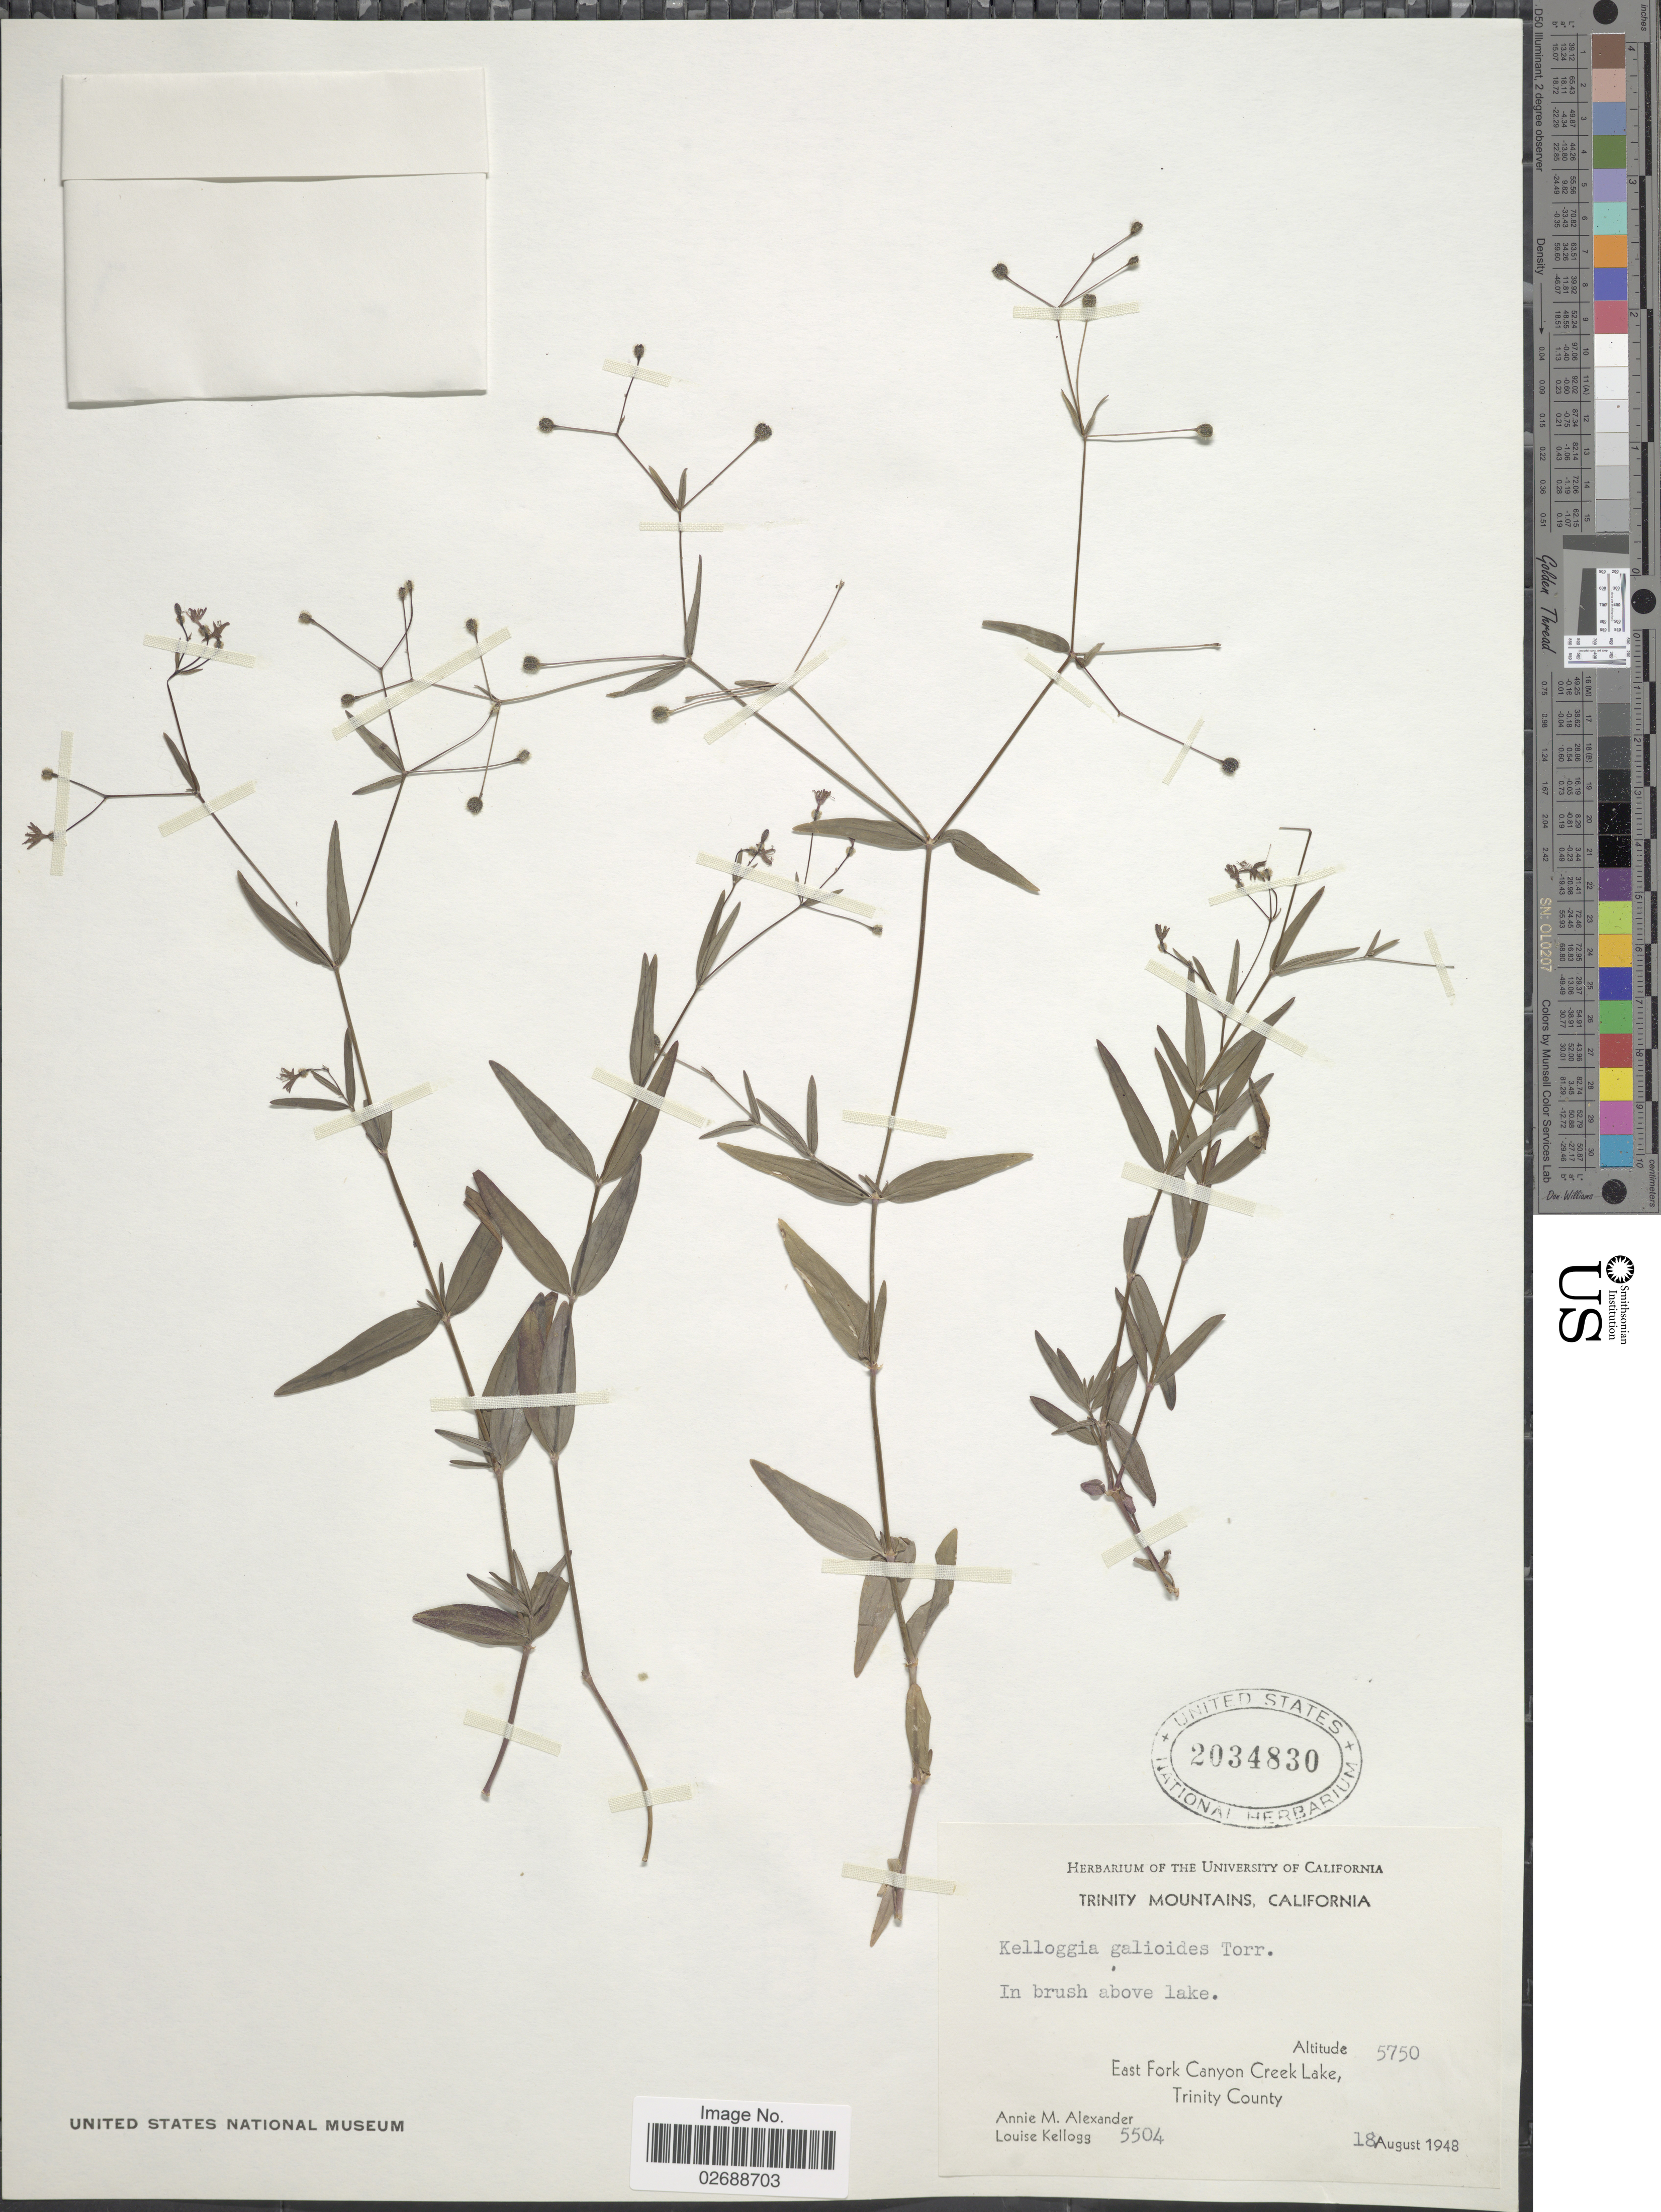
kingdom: Plantae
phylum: Tracheophyta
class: Magnoliopsida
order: Gentianales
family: Rubiaceae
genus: Kelloggia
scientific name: Kelloggia galioides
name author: Torr.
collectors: A. M. Alexander & L. Kellogg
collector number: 5504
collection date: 1948-08-18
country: United States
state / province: California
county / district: Trinity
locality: Trinity Mountains,. Above lake, East Fork Canyon Creek Lake, Trinity County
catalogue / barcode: US 2034830